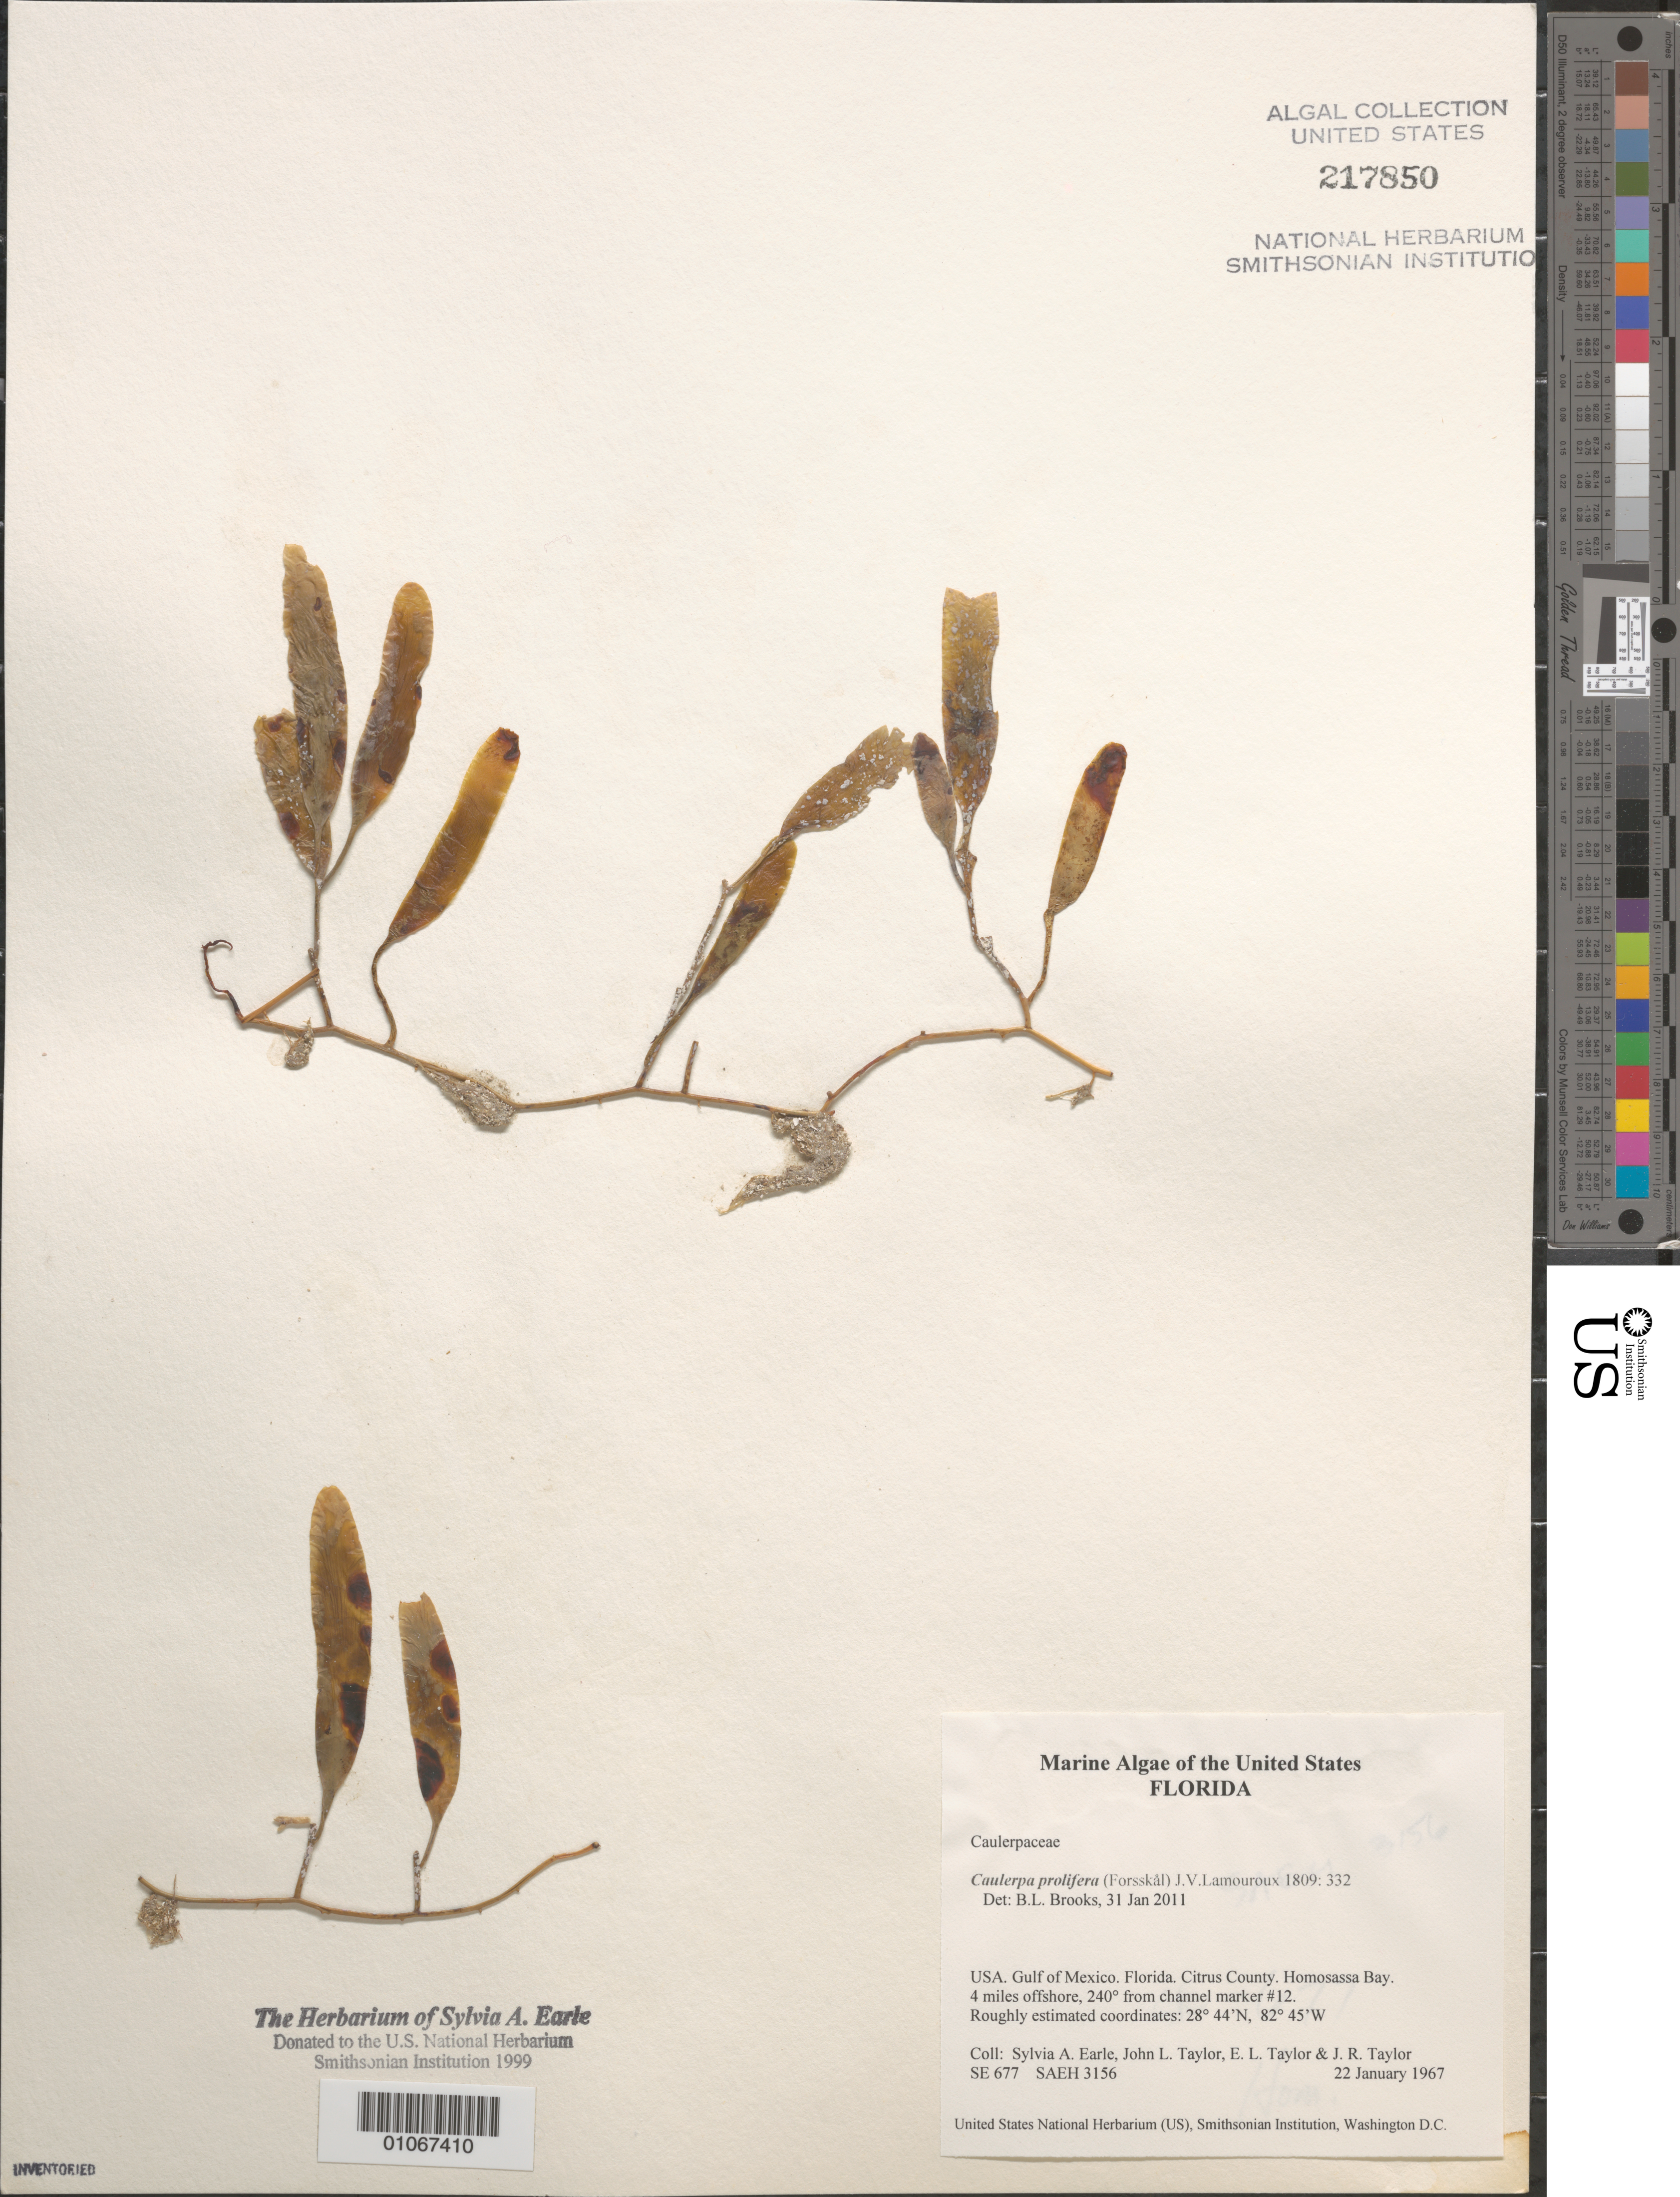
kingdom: Plantae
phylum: Chlorophyta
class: Ulvophyceae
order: Bryopsidales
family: Caulerpaceae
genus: Caulerpa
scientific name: Caulerpa prolifera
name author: (Forssk.) J.V.Lamouroux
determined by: Brooks, B. L., (BOT), Smithsonian Institution - National Museum of Natural History (UNITED STATES)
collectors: S. A. Earle, J. L. Taylor, E. L. Taylor & J. R. Taylor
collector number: SE 677 & SAEH 3156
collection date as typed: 22 Jan 1967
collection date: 1967-01-22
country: United States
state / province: Florida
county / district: Citrus County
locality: Gulf of Mexico, Homosassa Bay, 4 miles offshore, 240 degrees from channel marker #12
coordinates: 28 44'N, 82 45'W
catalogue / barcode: US 217850